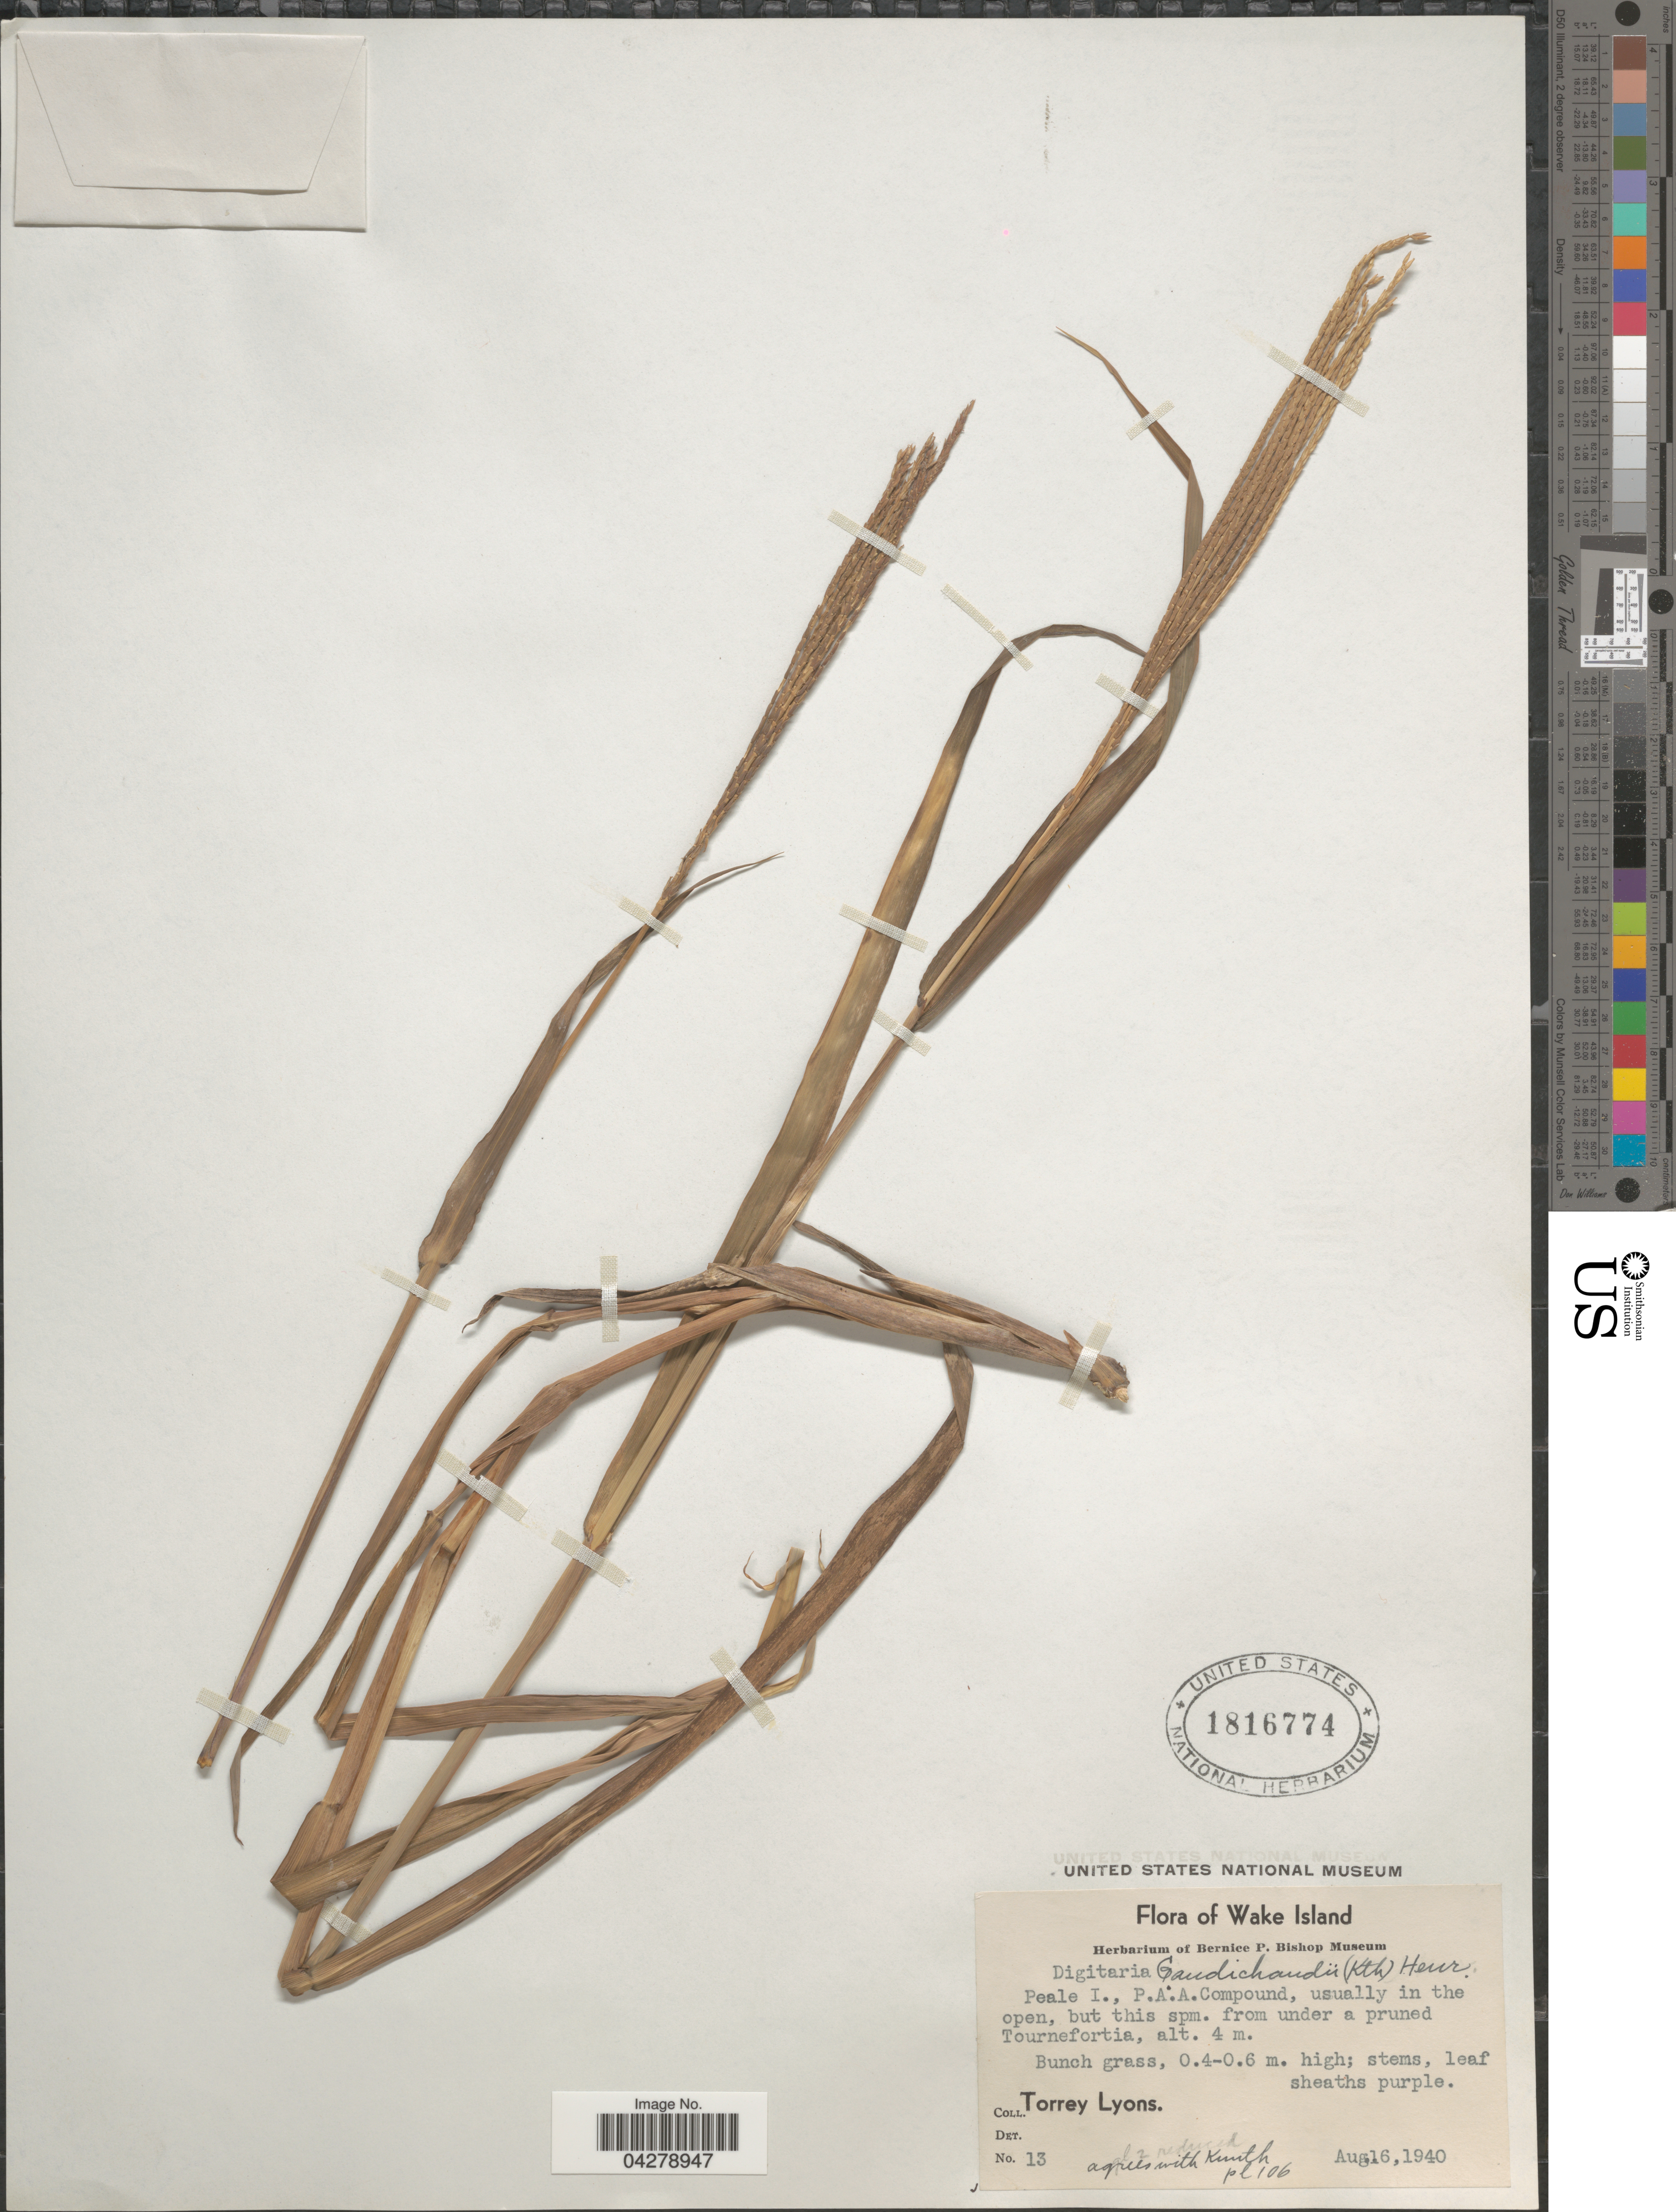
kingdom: Plantae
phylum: Tracheophyta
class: Liliopsida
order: Poales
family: Poaceae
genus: Digitaria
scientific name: Digitaria gaudichaudii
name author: (Kunth) Ham.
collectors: T. Lyons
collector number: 13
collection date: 1940-08-16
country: U.S. Administered Pacific Islands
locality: Wake Island. Peale I., P.A.A. Compound, usually in the open, but this spm. from under a pruned Tournefortia.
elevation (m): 4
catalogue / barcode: US 1816774